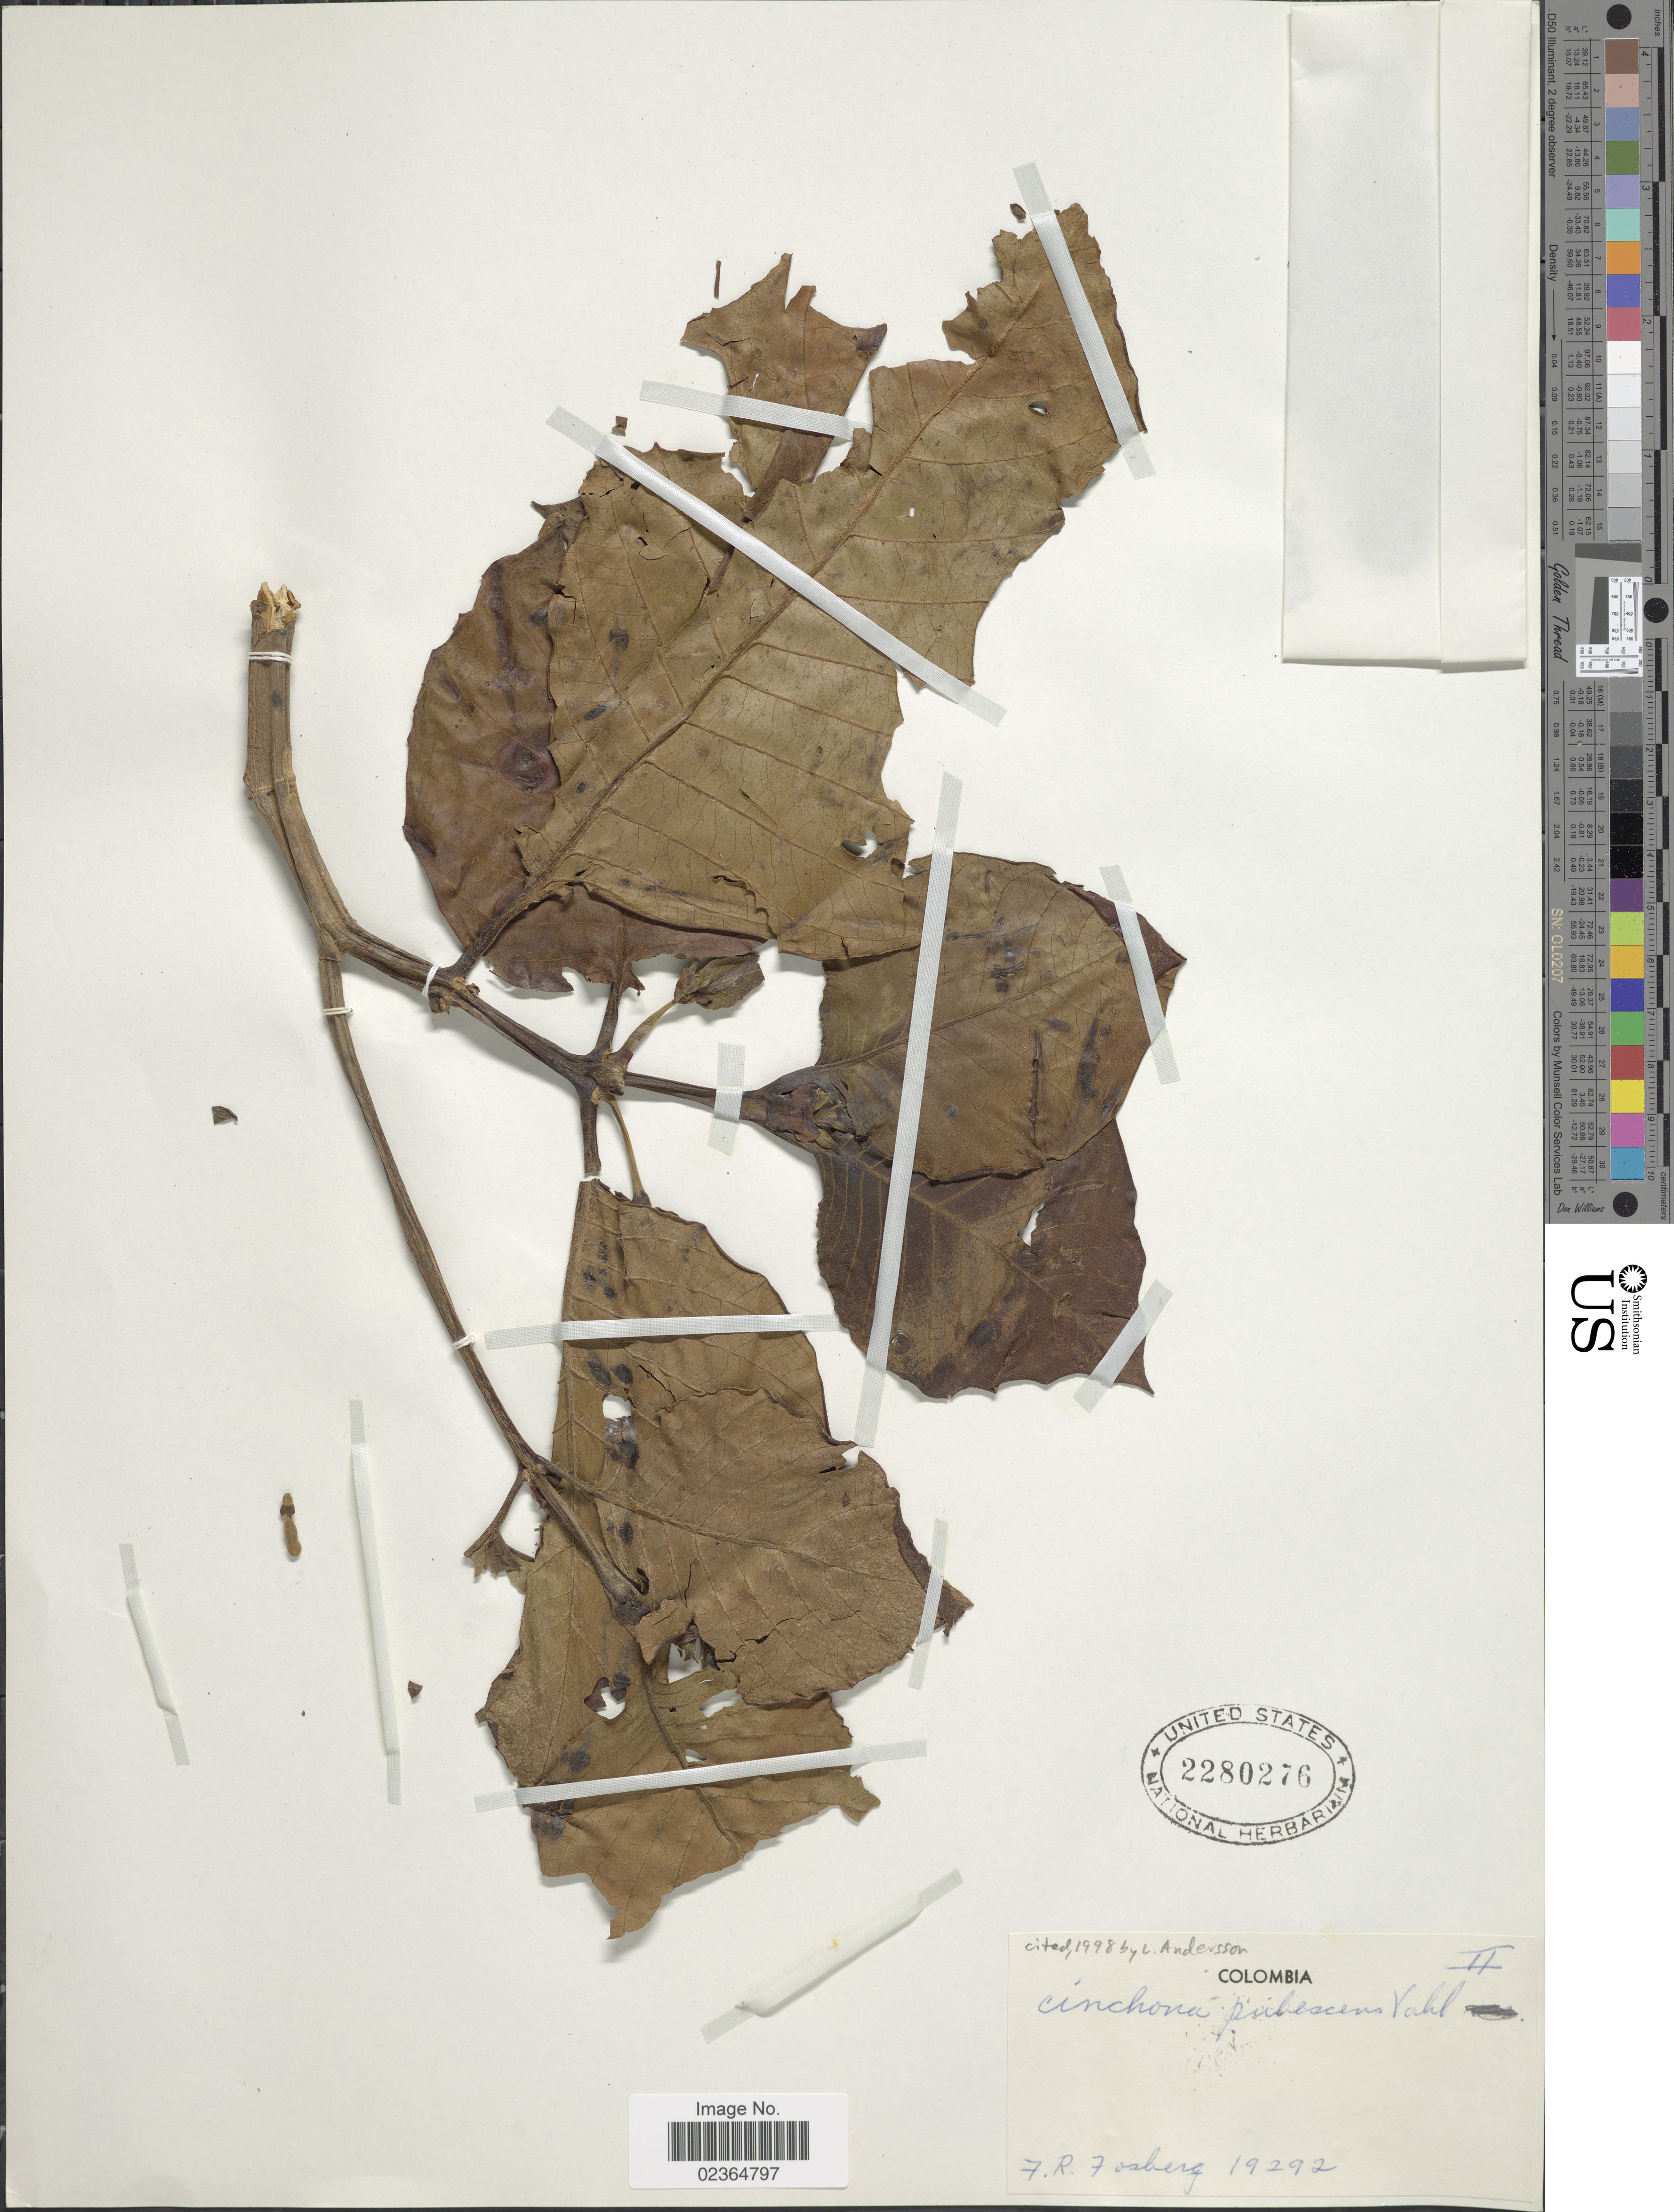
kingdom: Plantae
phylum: Tracheophyta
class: Magnoliopsida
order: Gentianales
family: Rubiaceae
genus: Cinchona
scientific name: Cinchona pubescens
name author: Vahl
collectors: F. R. Fosberg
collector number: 19292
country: Colombia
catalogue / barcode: US 2280276